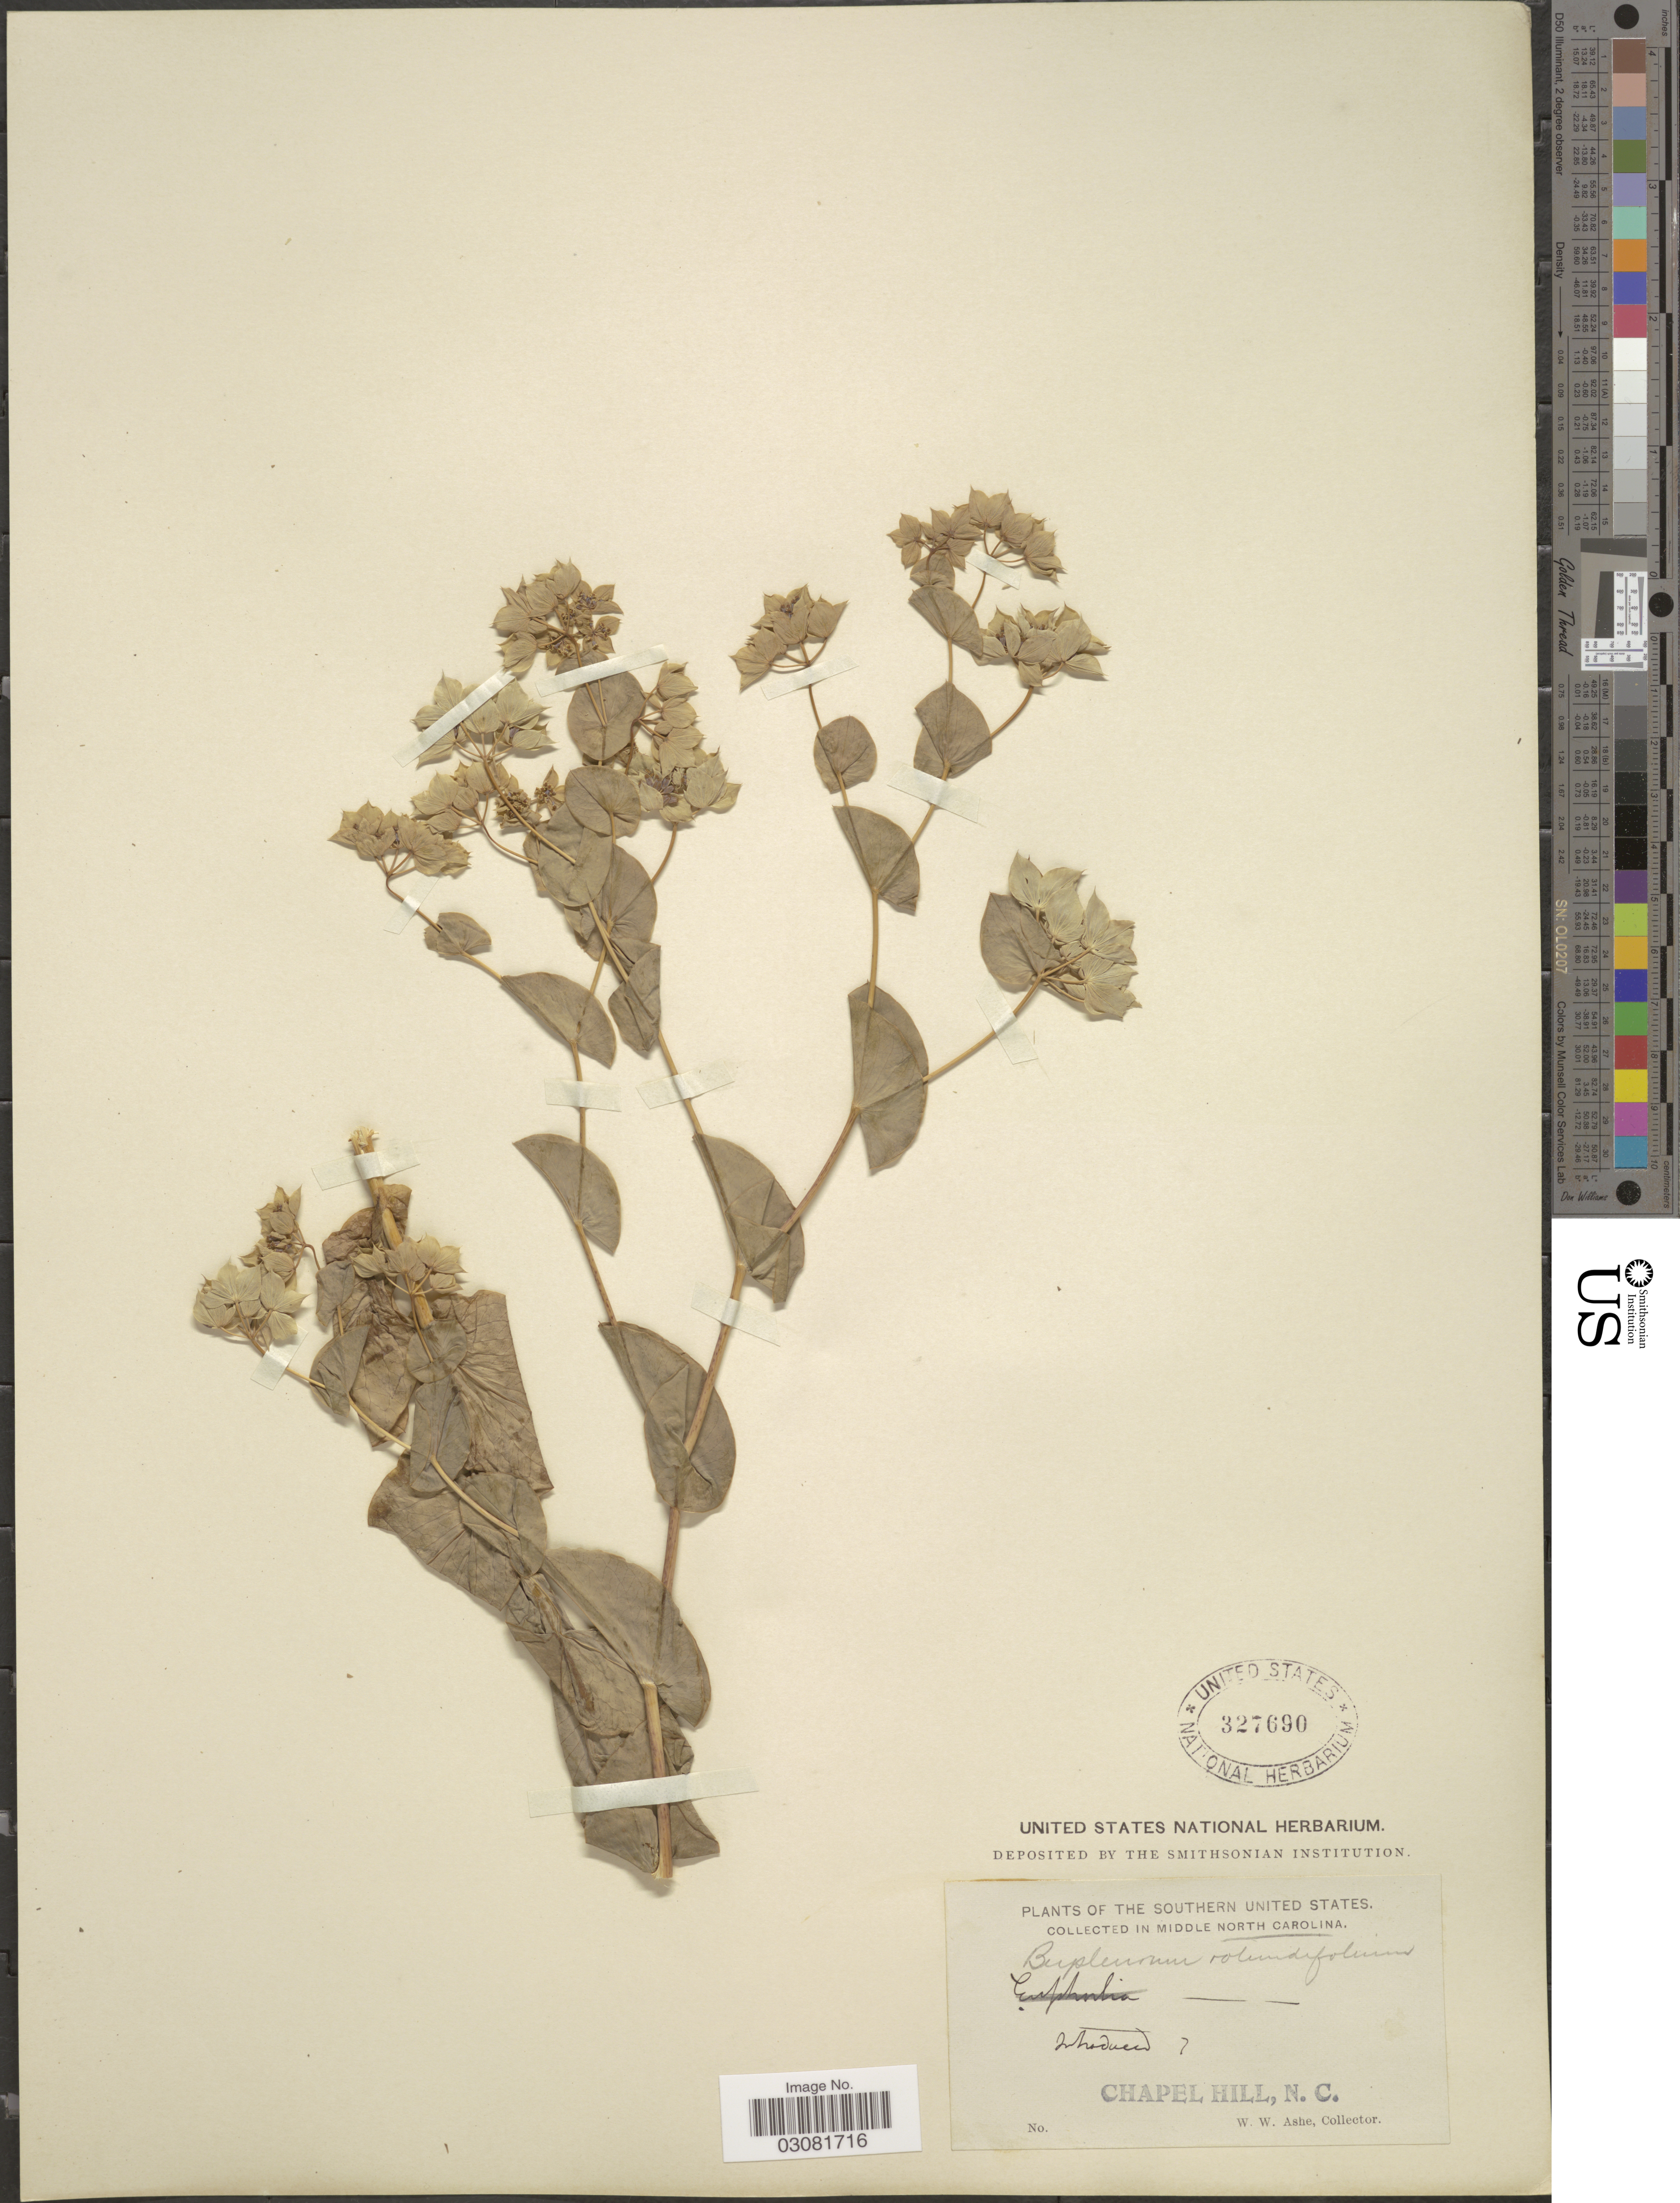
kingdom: Plantae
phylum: Tracheophyta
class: Magnoliopsida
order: Apiales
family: Apiaceae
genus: Bupleurum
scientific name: Bupleurum rotundifolium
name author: L.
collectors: W. W. Ashe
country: United States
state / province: North Carolina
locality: Chapel Hill.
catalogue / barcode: US 327690